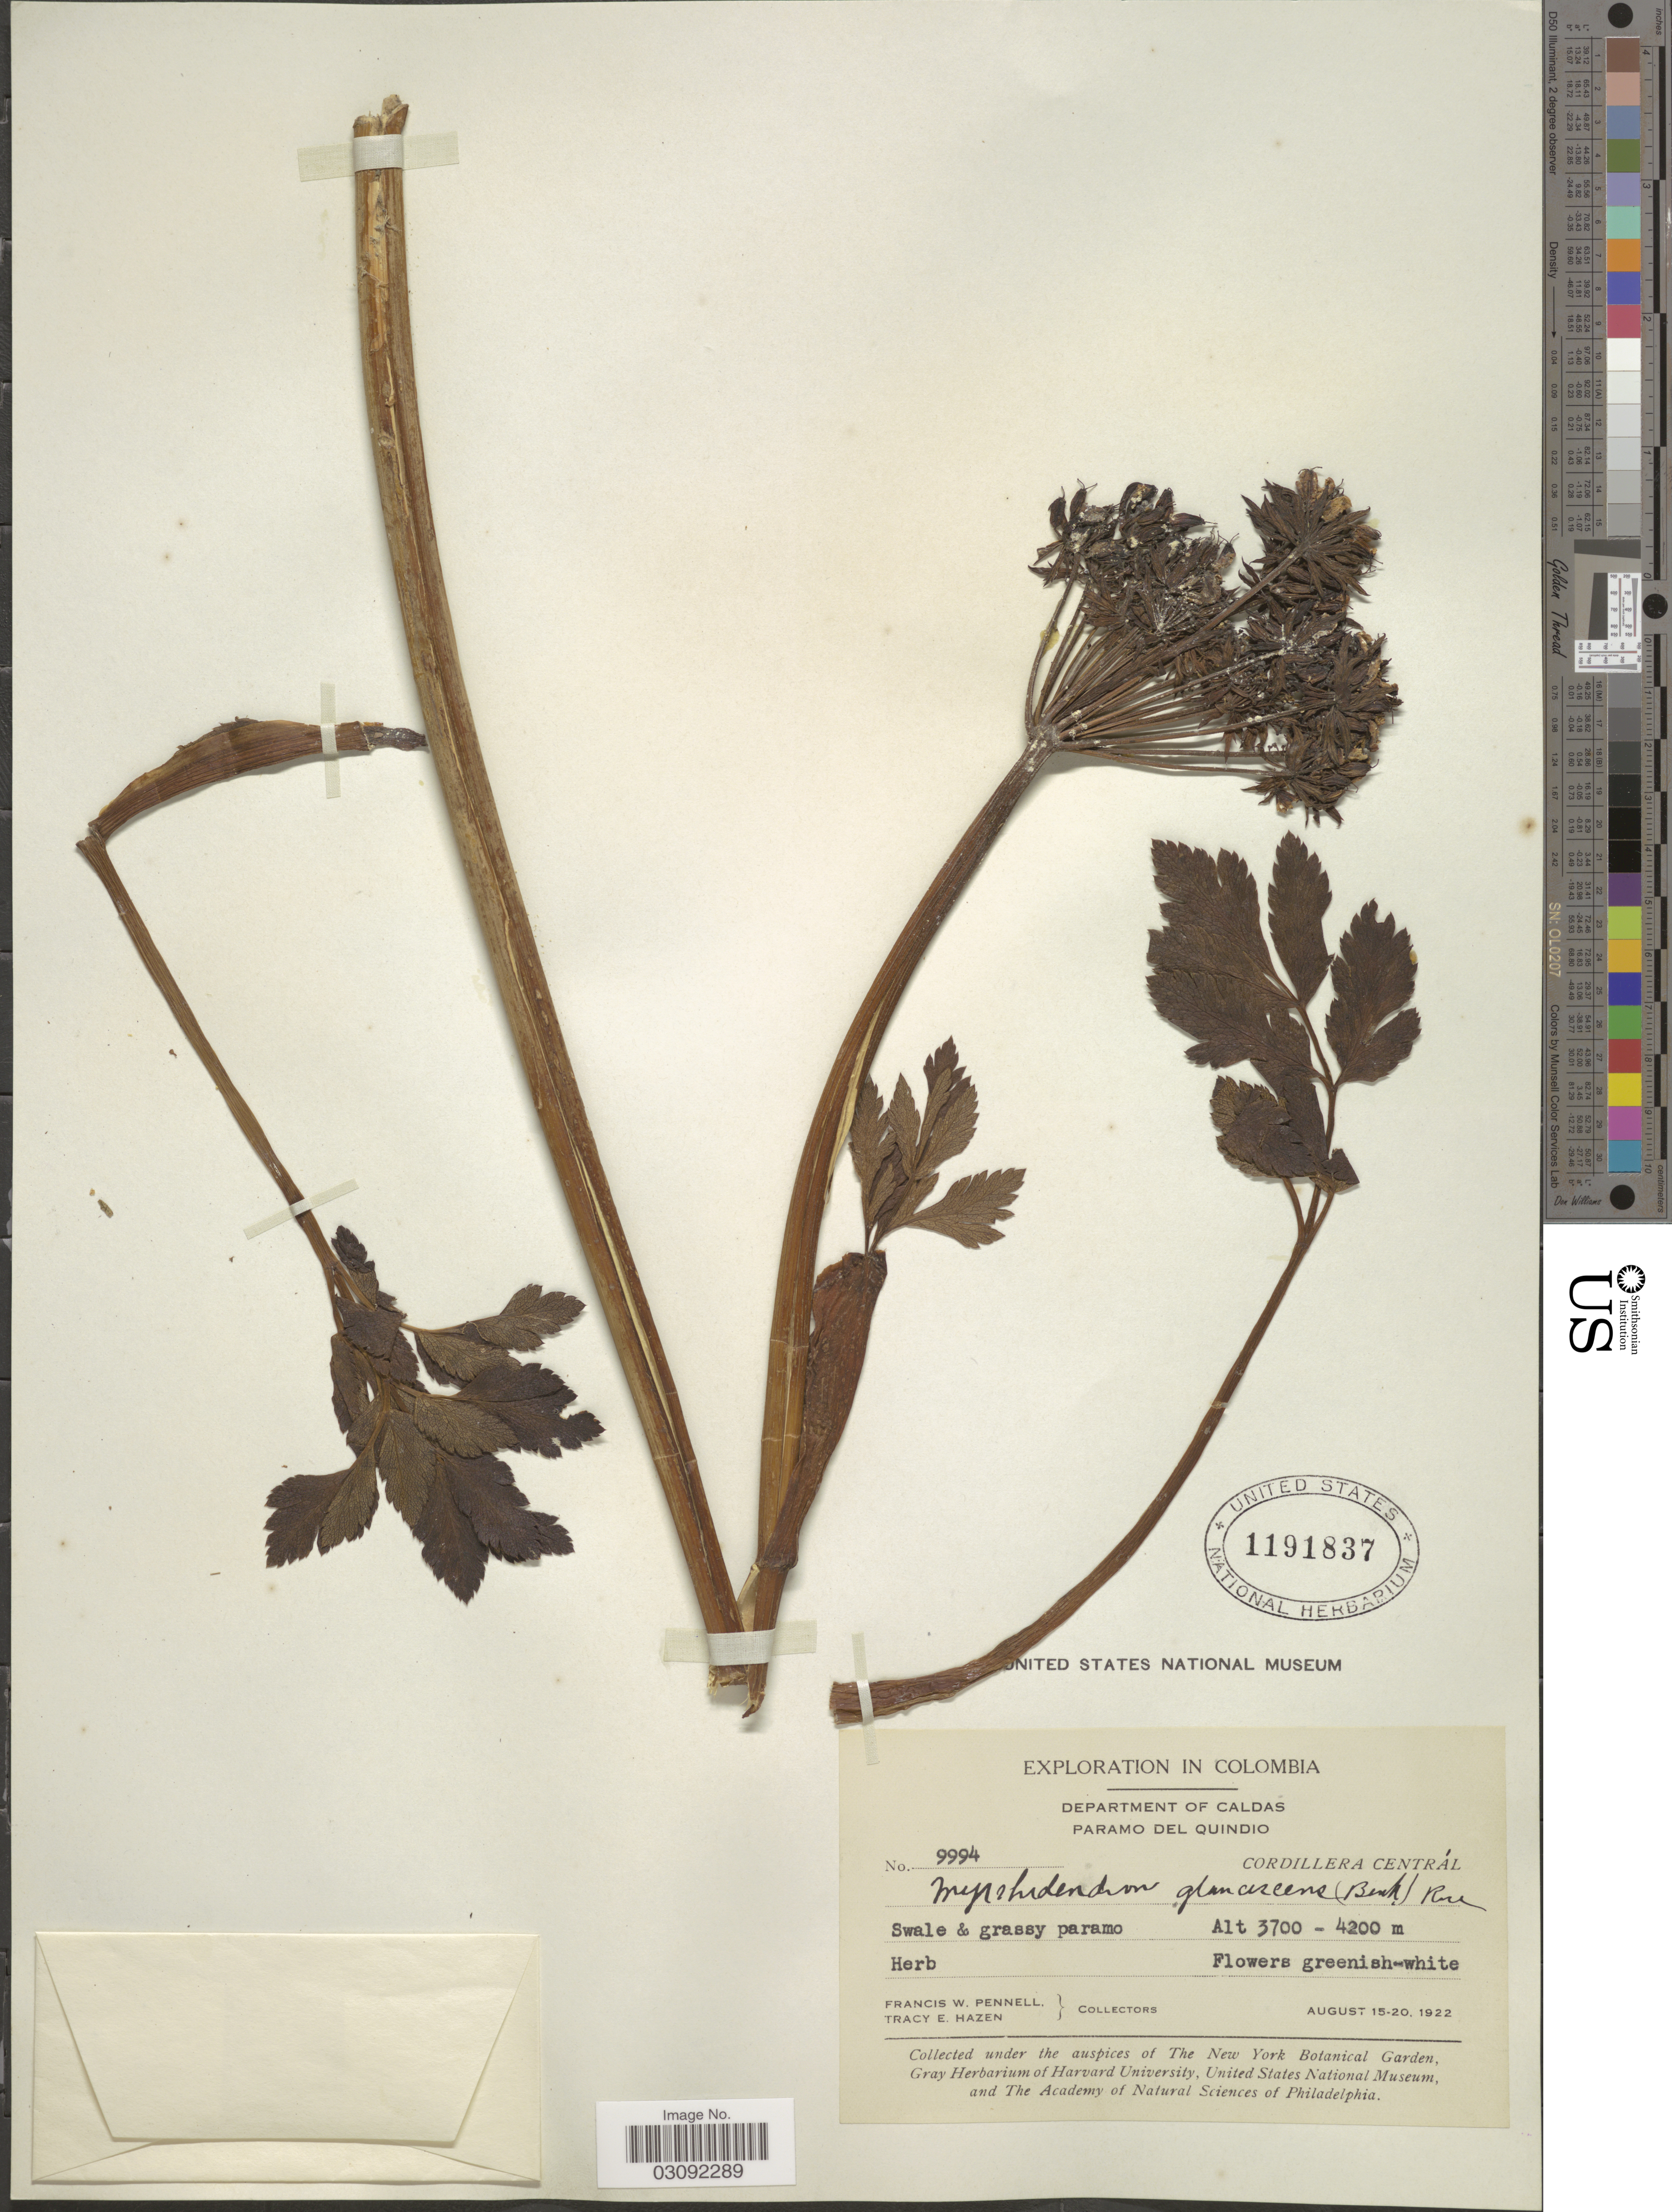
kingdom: Plantae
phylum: Tracheophyta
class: Magnoliopsida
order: Apiales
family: Apiaceae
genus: Myrrhidendron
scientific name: Myrrhidendron glaucescens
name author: (Benth.) J.M. Coult. & Rose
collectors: F. W. Pennell & T. E. Hazen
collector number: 9994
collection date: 1922-08-15/1922-08-20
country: Colombia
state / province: Caldas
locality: Department of Caldas. Paramo del Quindio. Cordillera Centrál.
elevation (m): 3700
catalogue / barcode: US 1191837